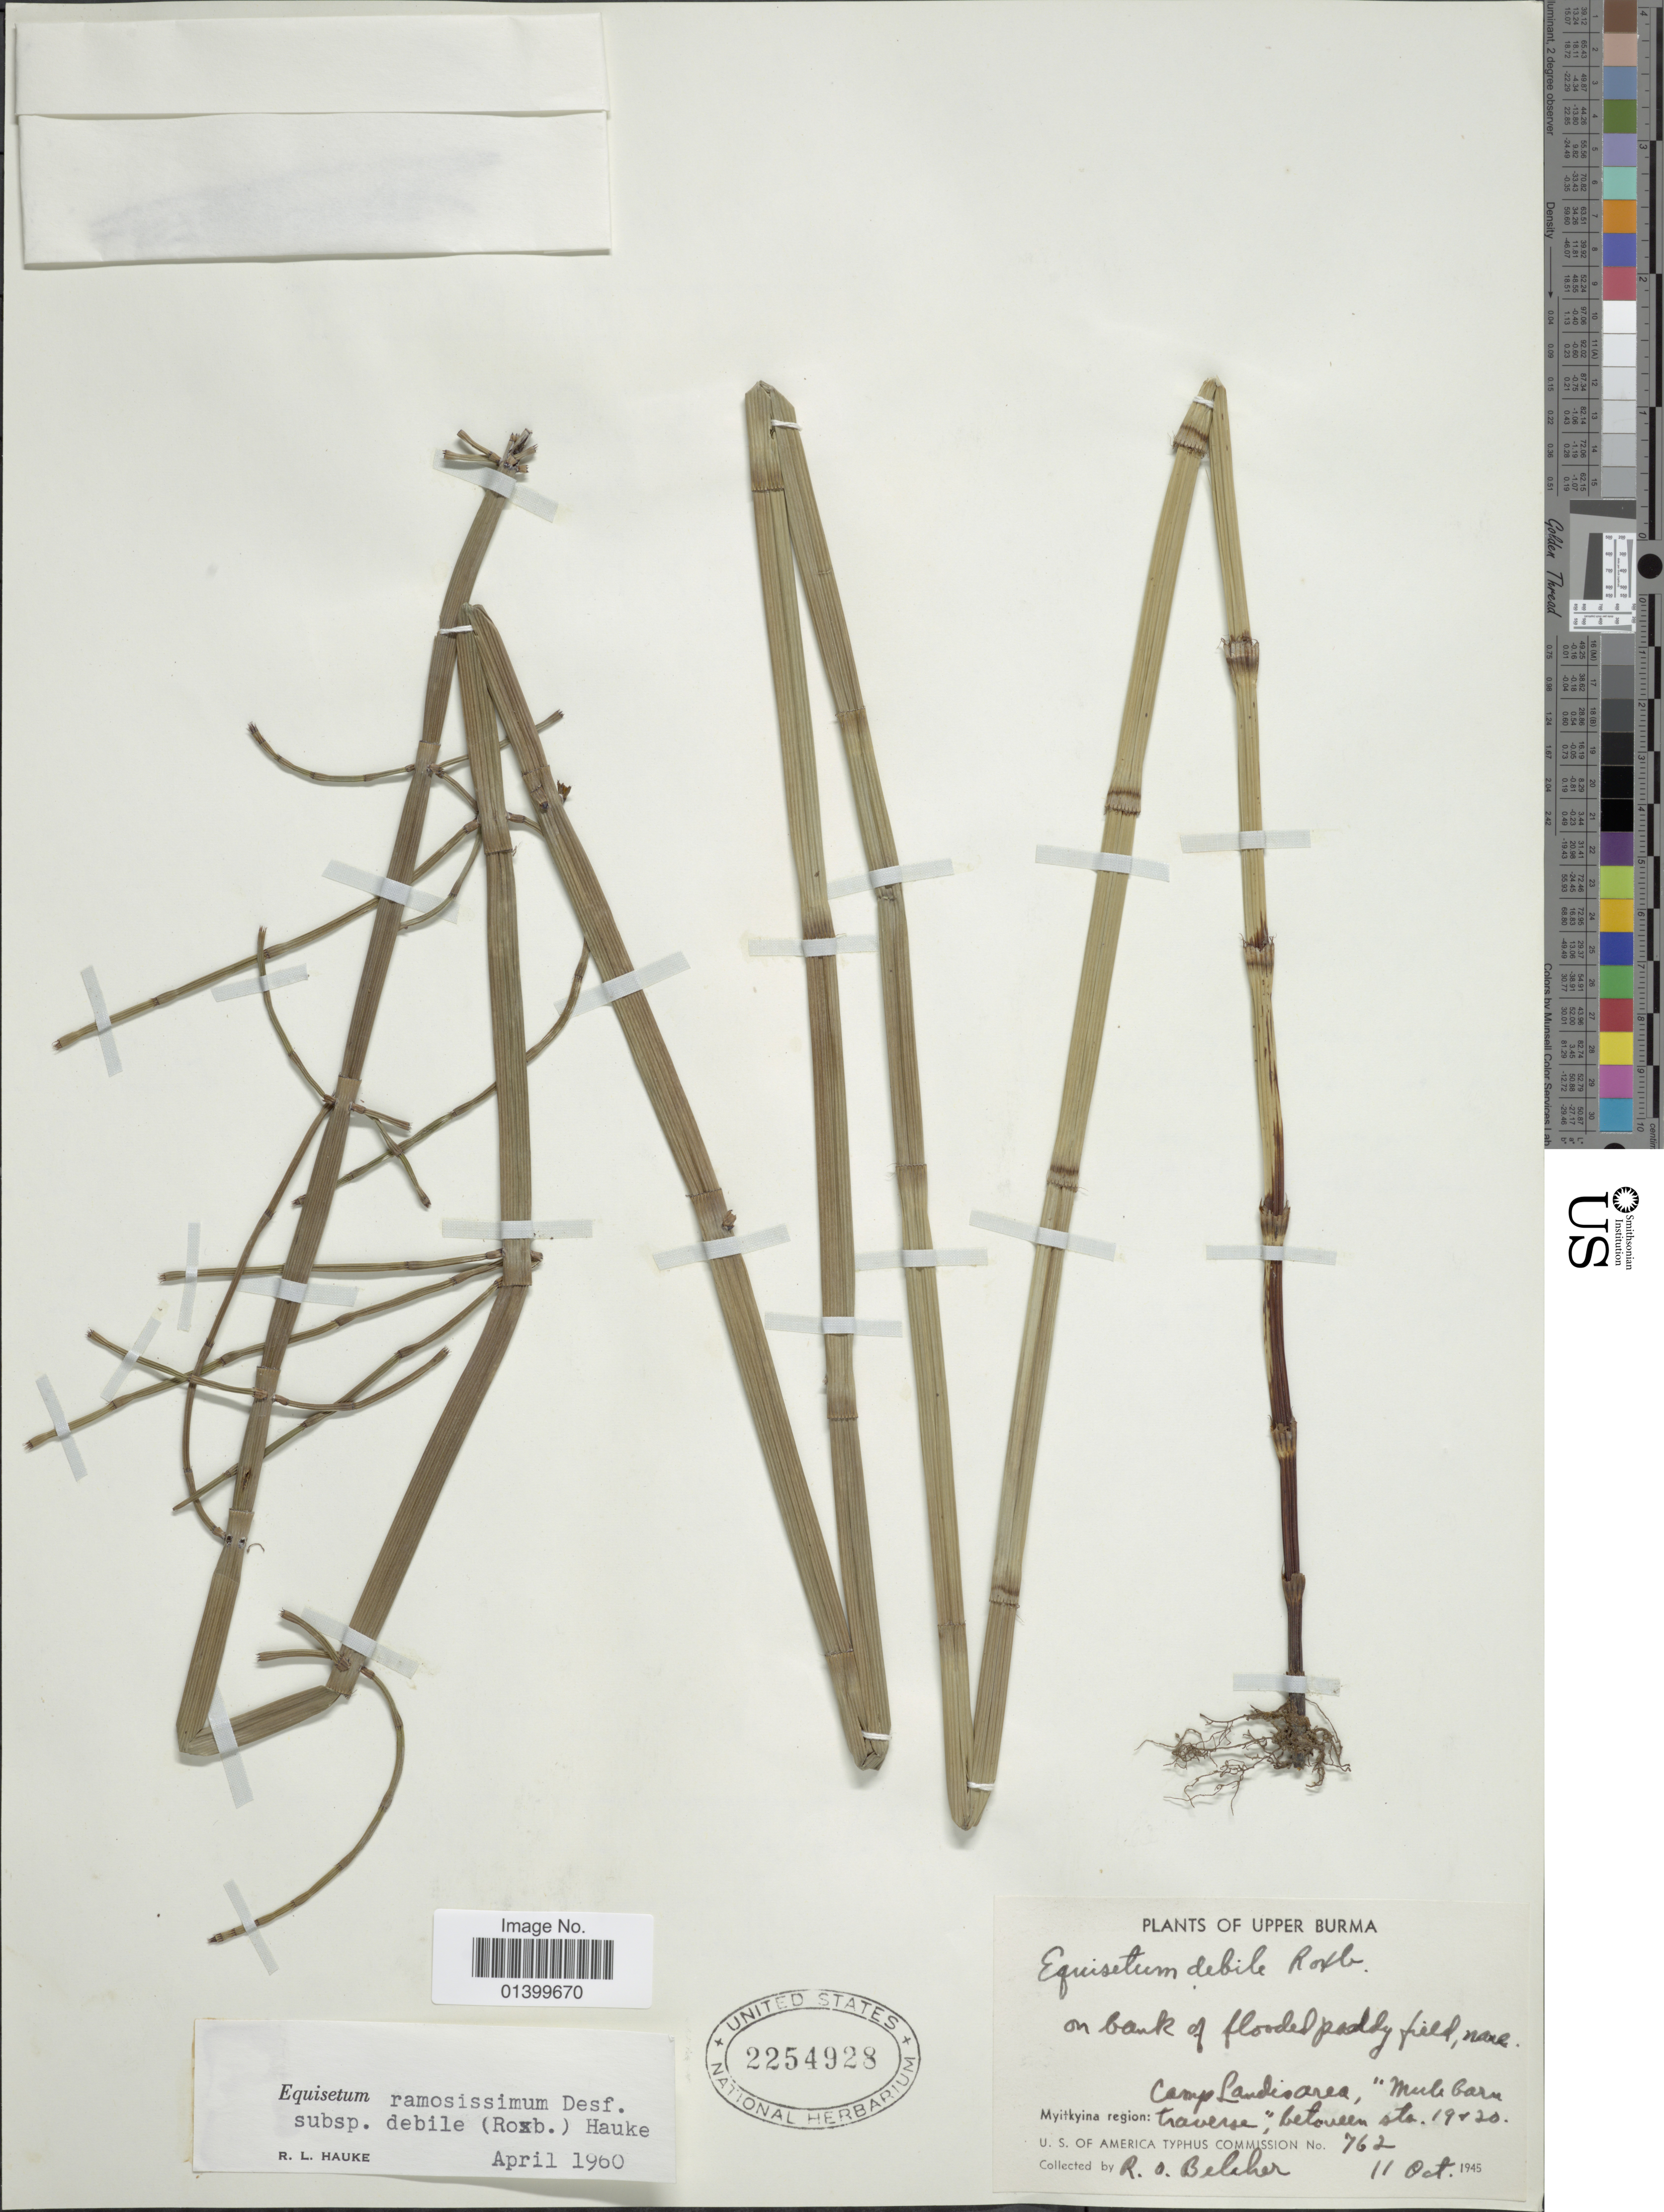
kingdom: Plantae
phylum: Tracheophyta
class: Polypodiopsida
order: Equisetales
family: Equisetaceae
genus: Equisetum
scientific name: Equisetum ramosissimum subsp. debile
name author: (Roxb. ex Vaucher) Hauke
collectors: R. Belcher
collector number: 762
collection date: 1945-10-11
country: Myanmar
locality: Plants of Upper Burma. Myitkyina region: Camp Landis Area, "Mule barn traverse", between sta. 19 & 20 [interpreted]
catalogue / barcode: US 2254928